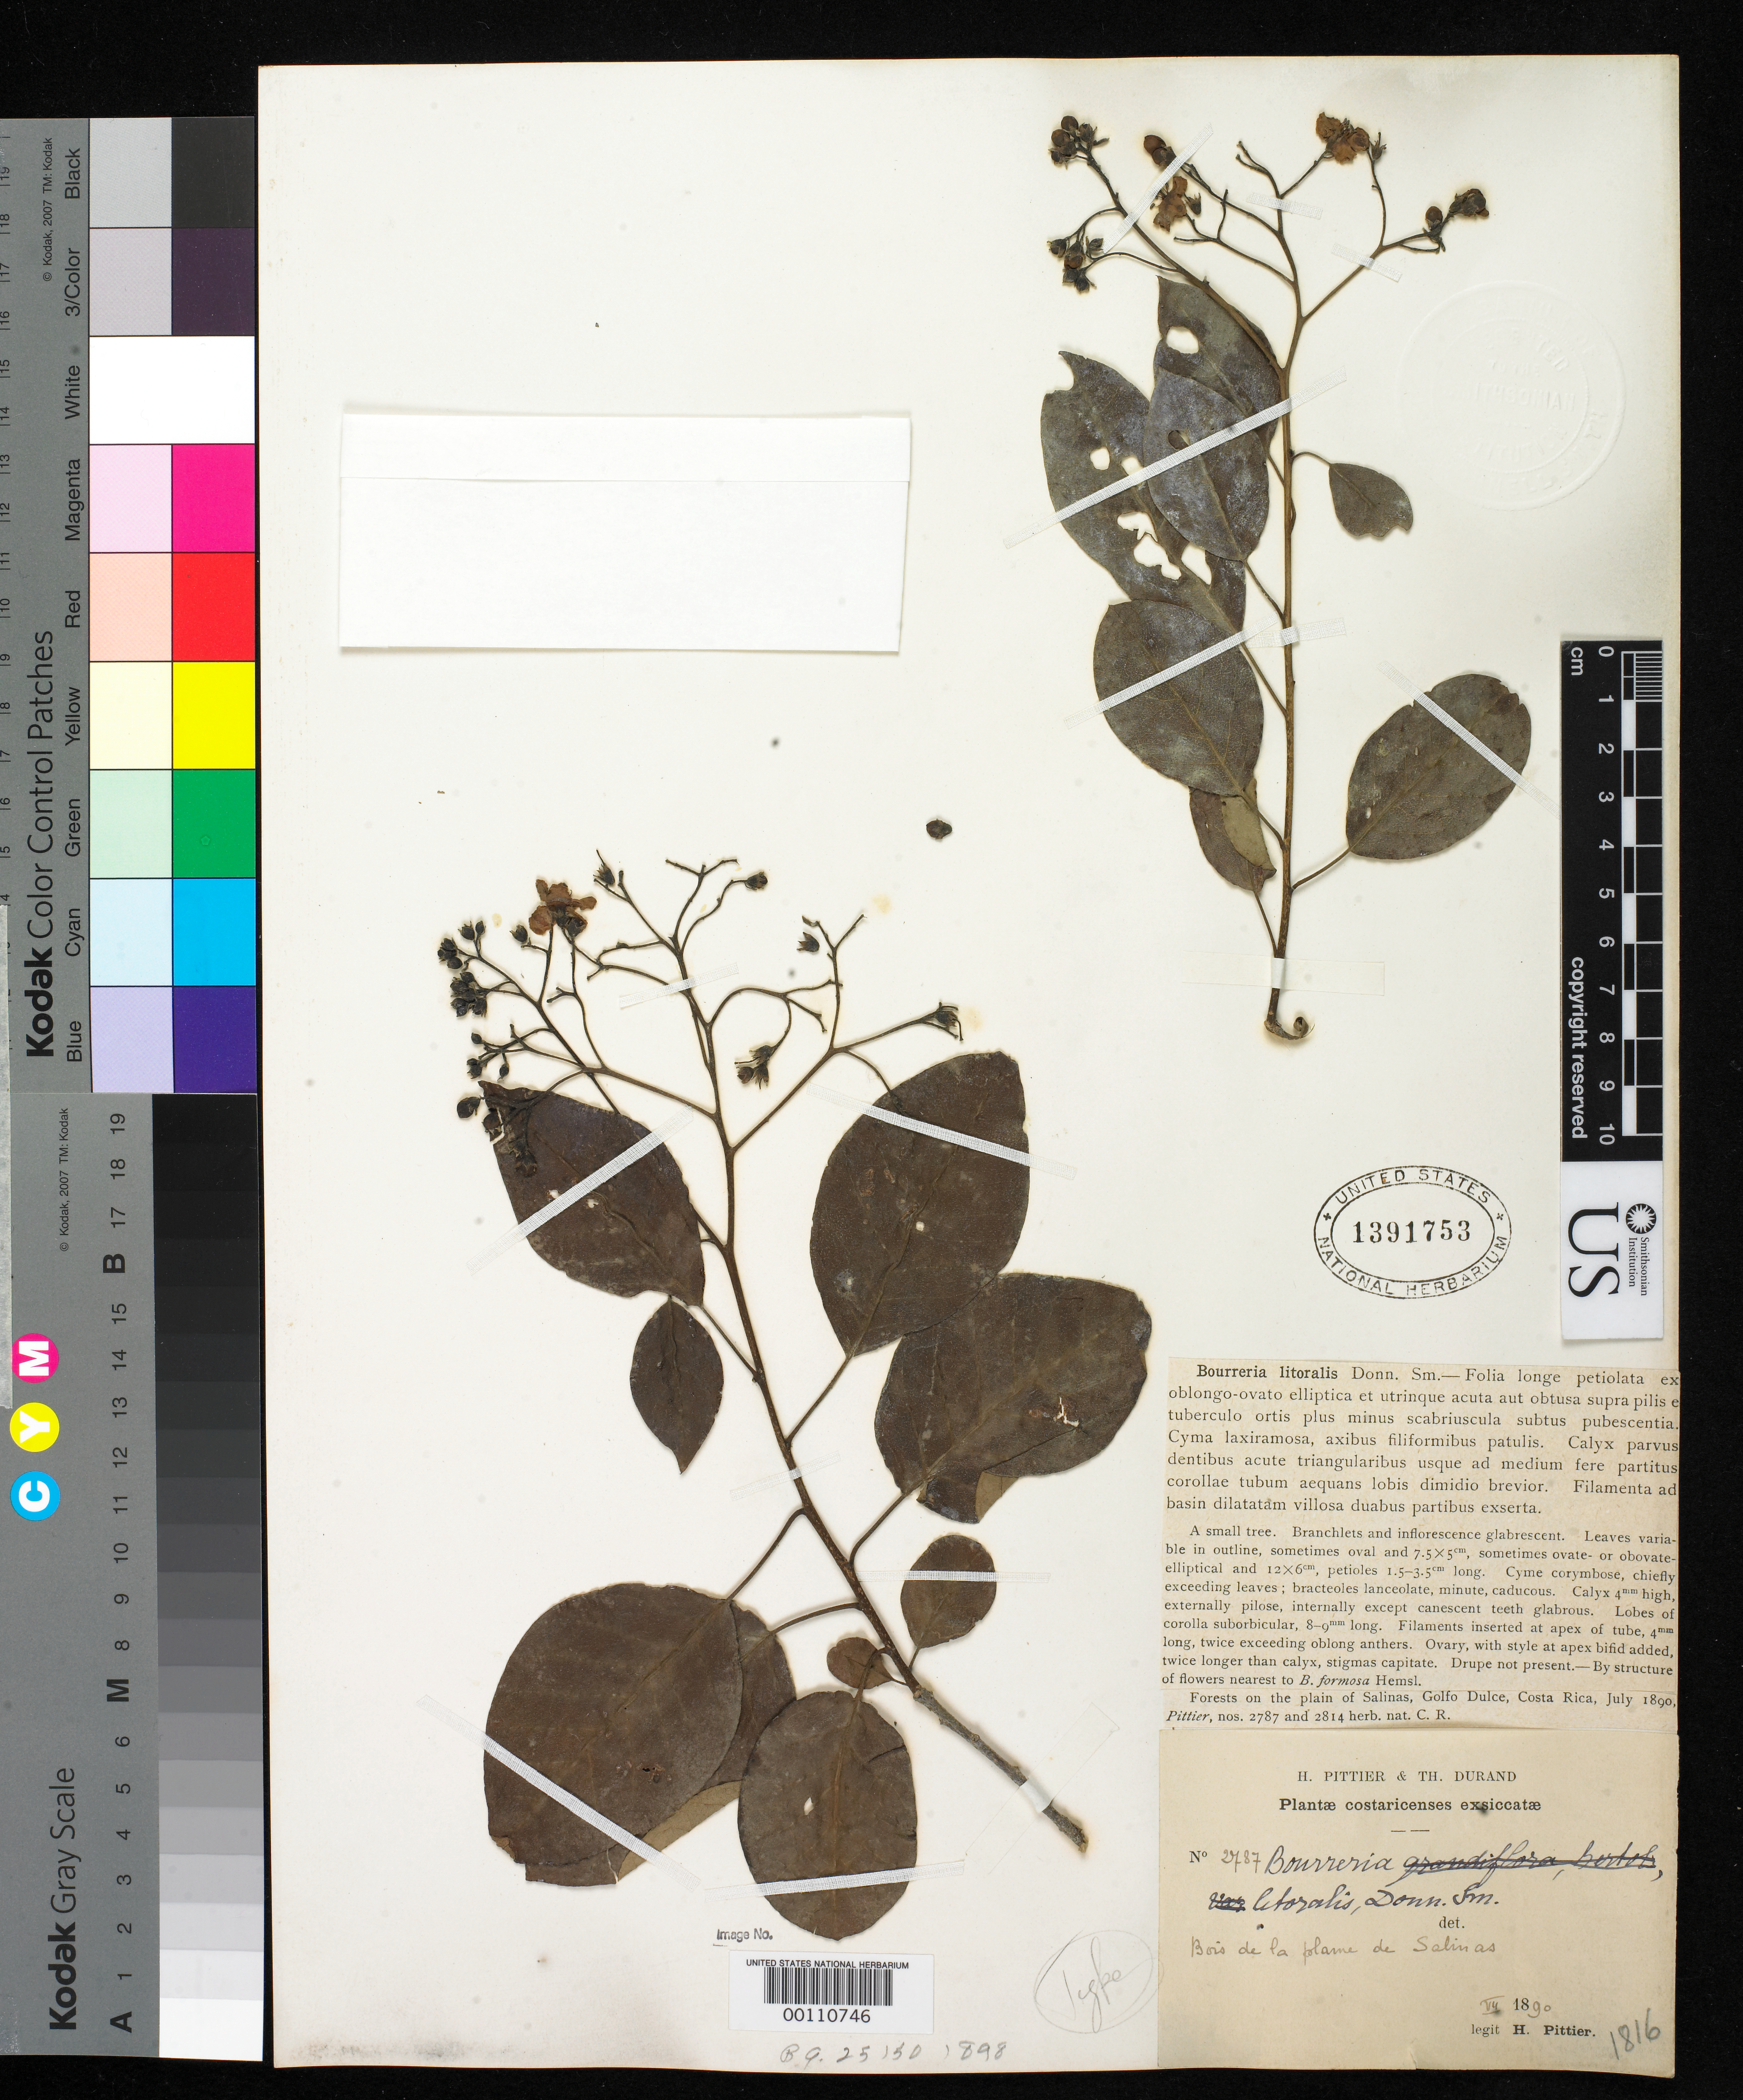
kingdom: Plantae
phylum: Tracheophyta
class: Magnoliopsida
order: Boraginales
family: Ehretiaceae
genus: Bourreria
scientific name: Bourreria litoralis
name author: (Donn. Sm.) Donn. Sm.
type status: Syntype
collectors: H. F. Pittier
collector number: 2787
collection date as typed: Jul 1890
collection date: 1890-07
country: Costa Rica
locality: Forest on plain of Salinas, Golfo Dulce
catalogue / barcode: US 1391753